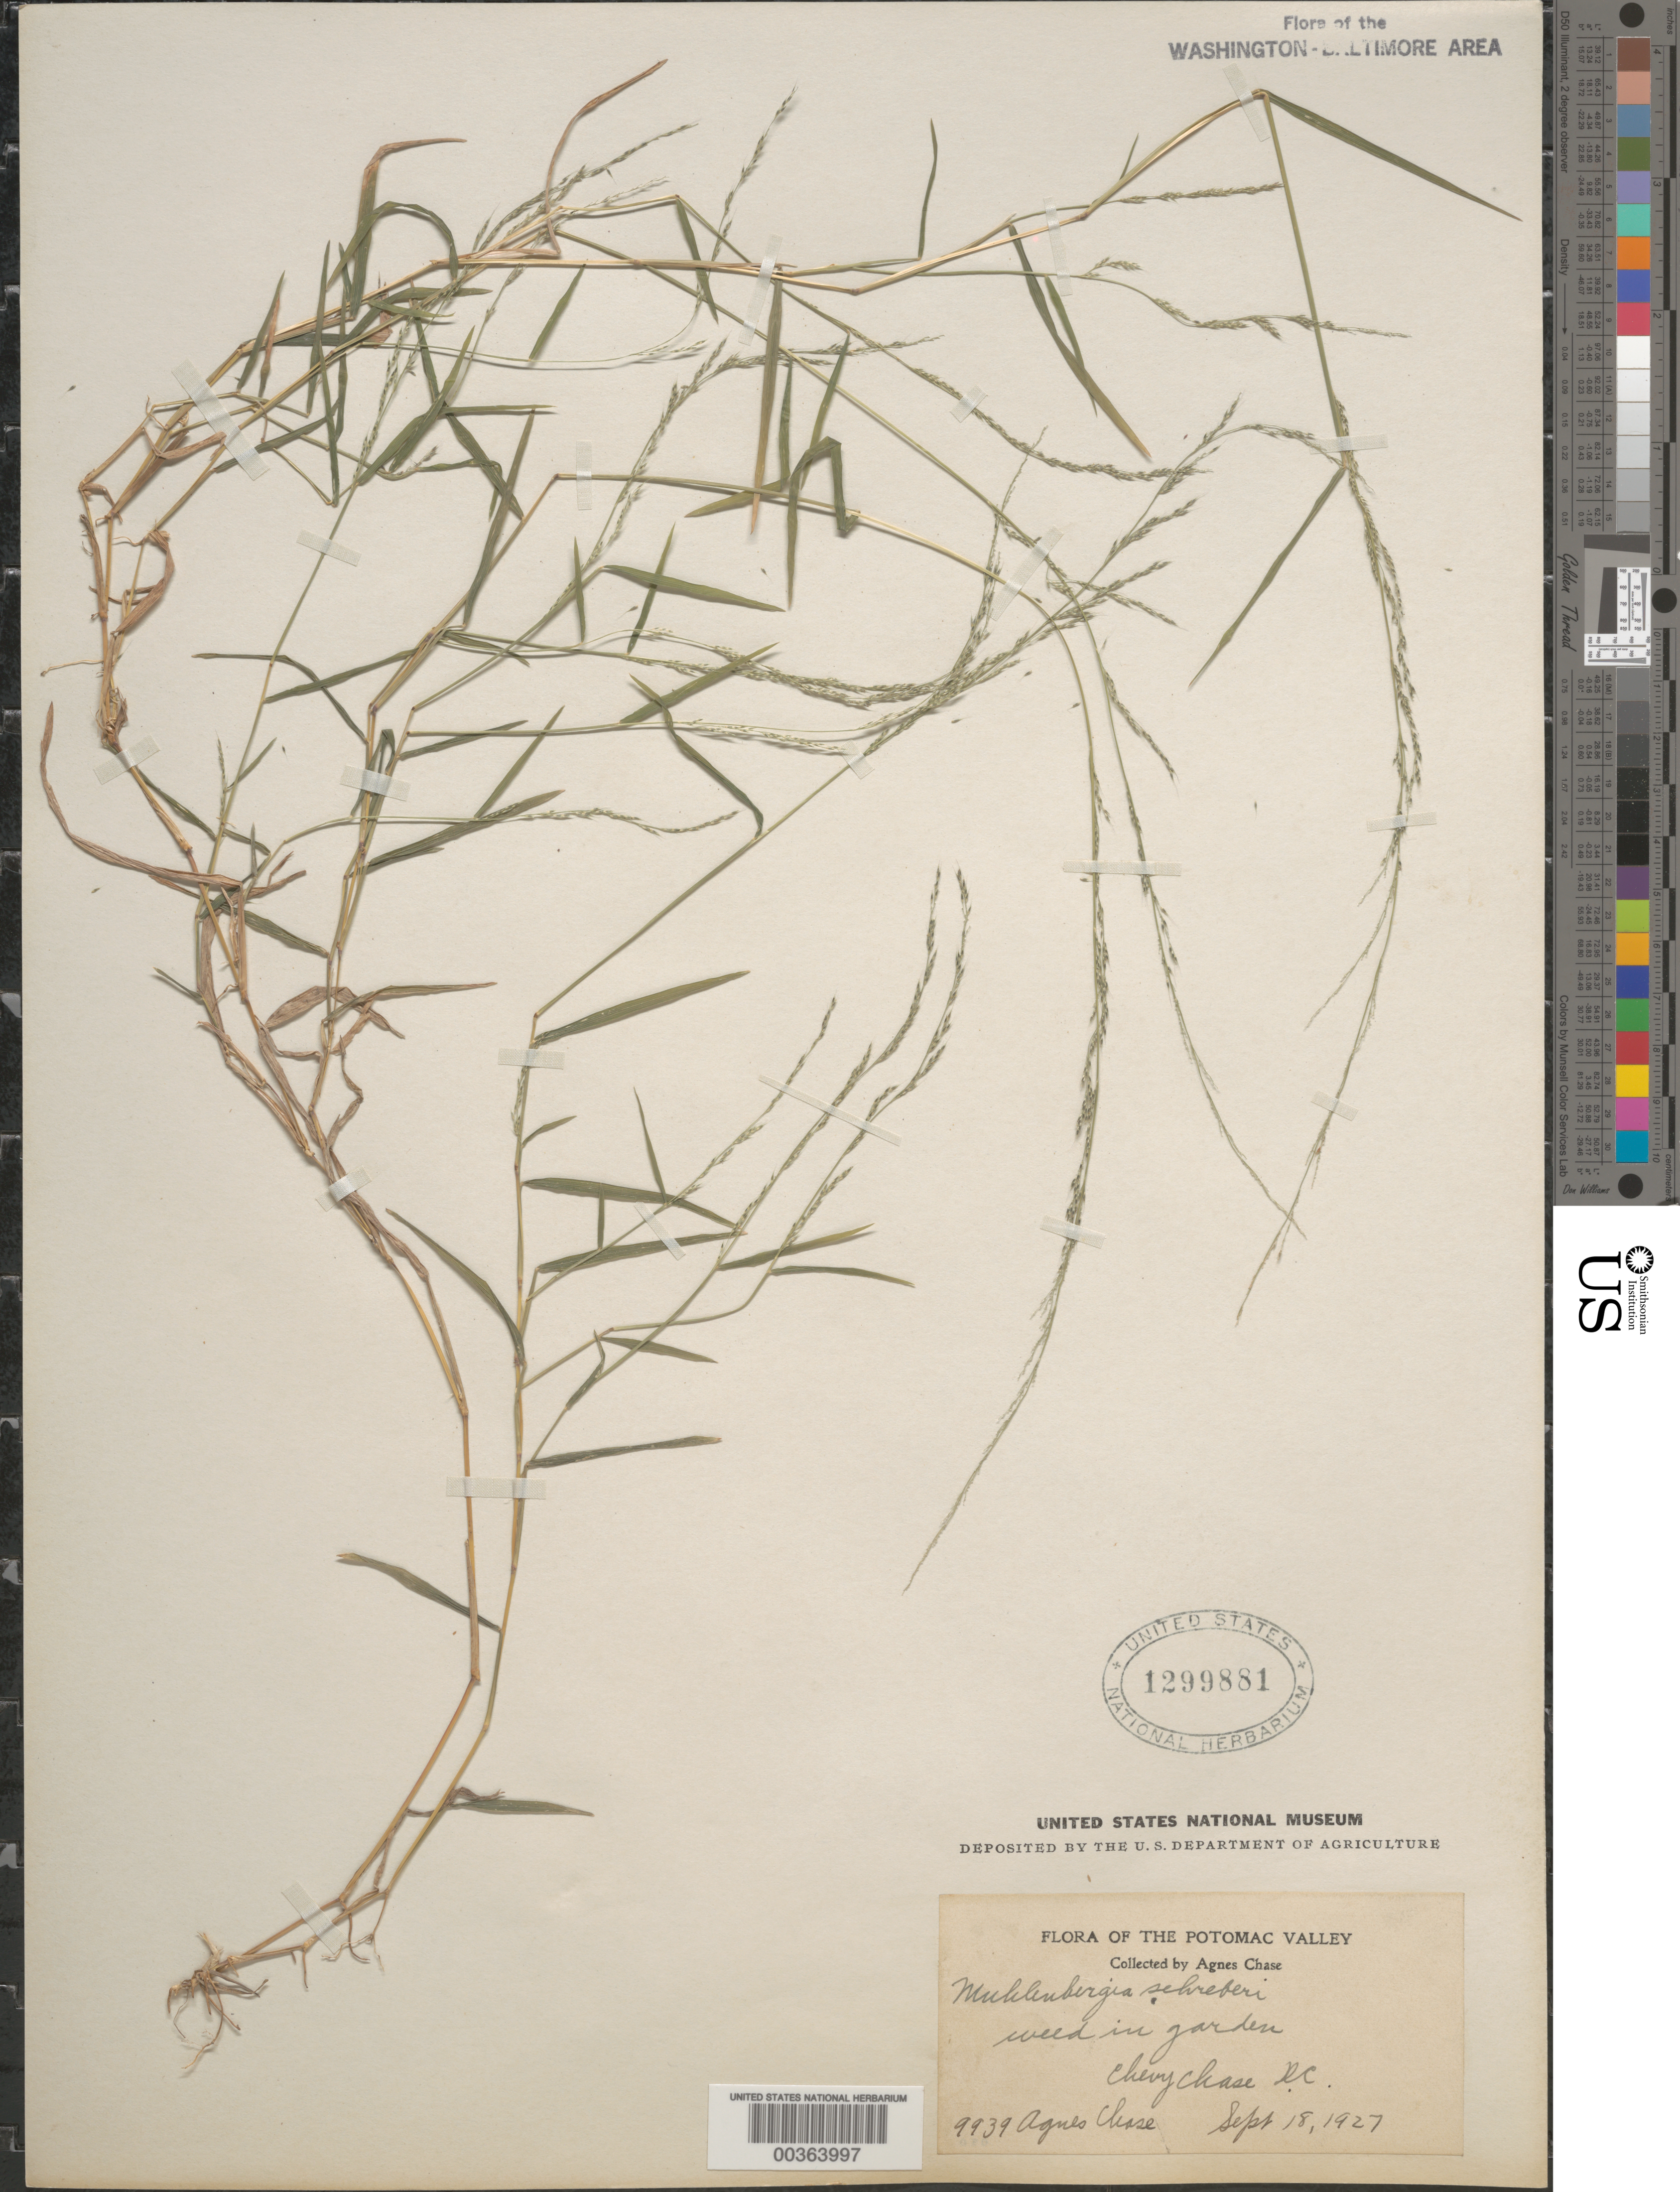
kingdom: Plantae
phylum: Tracheophyta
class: Liliopsida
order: Poales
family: Poaceae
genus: Muhlenbergia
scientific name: Muhlenbergia schreberi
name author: J.F. Gmel.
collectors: A. Chase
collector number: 9939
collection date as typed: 18 Sep 1927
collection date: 1927-09-18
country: United States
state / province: District of Columbia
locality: Chevy Chase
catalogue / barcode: US 1299881